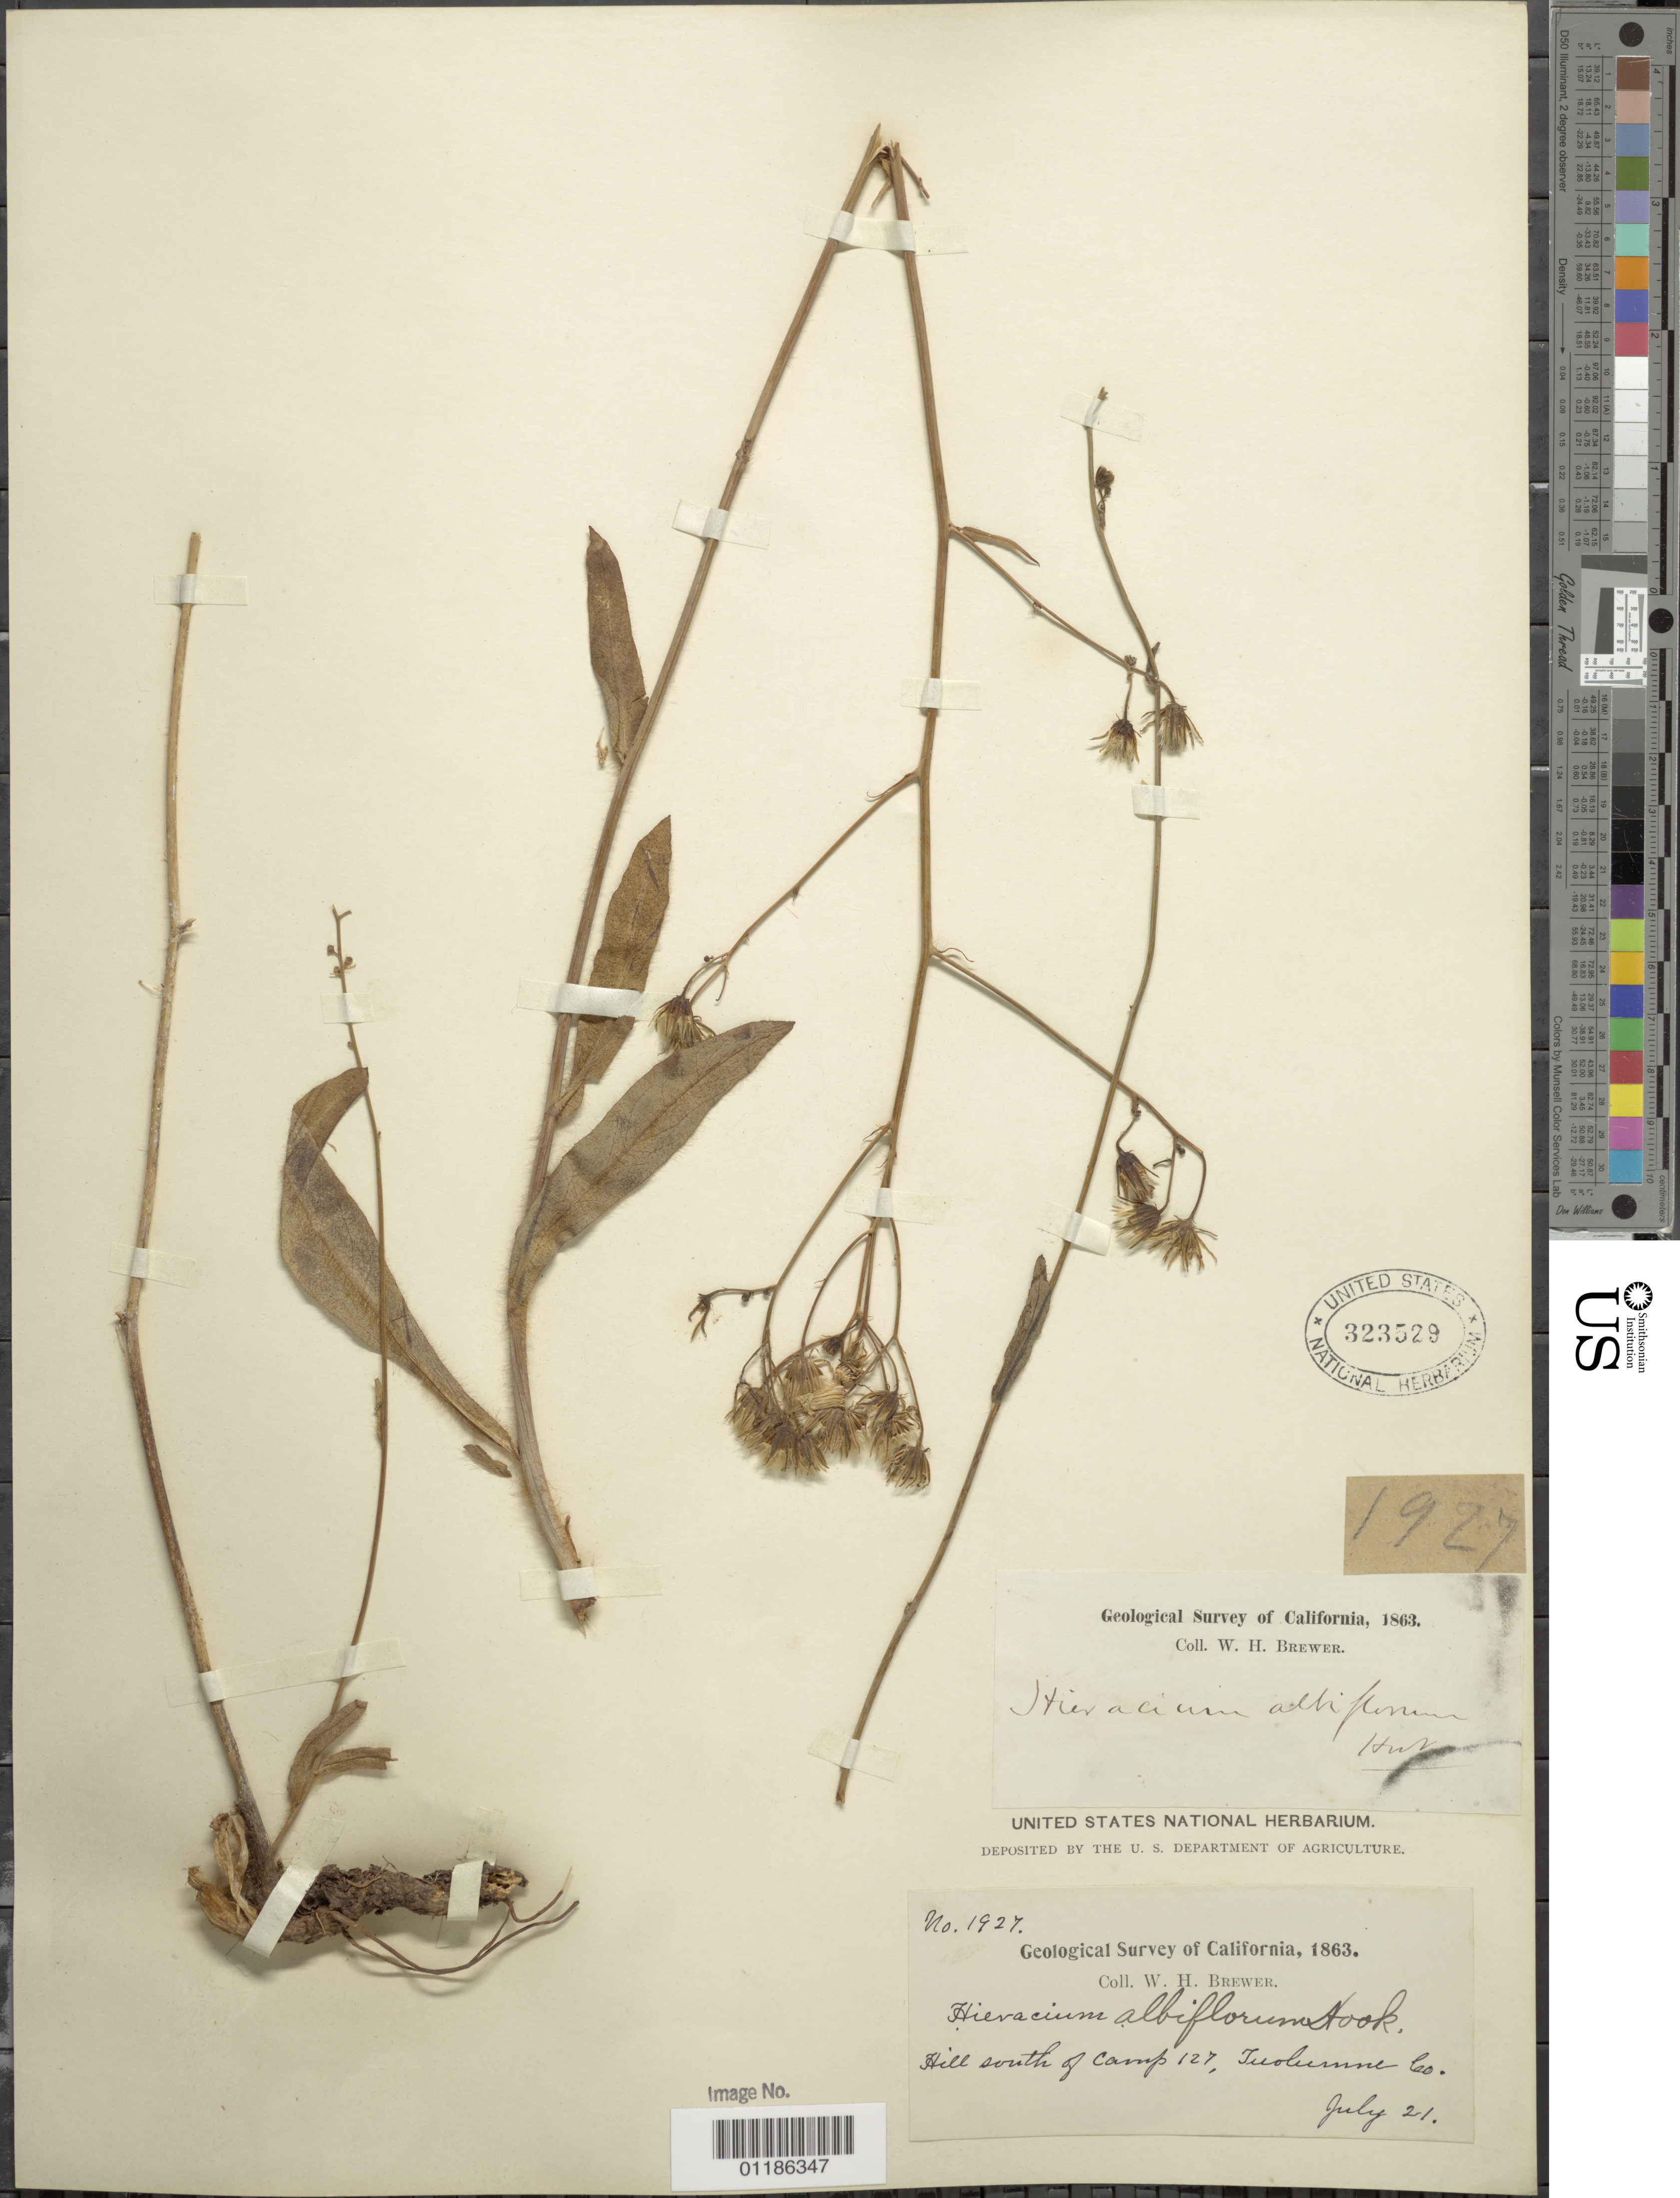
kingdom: Plantae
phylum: Tracheophyta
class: Magnoliopsida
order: Asterales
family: Asteraceae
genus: Hieracium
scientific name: Hieracium albiflorum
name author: Hook.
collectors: W. H. Brewer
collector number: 1927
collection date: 1863-07-21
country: United States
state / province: California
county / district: Tuolumne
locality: Summit of hill, south of camp 127.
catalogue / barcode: US 323529